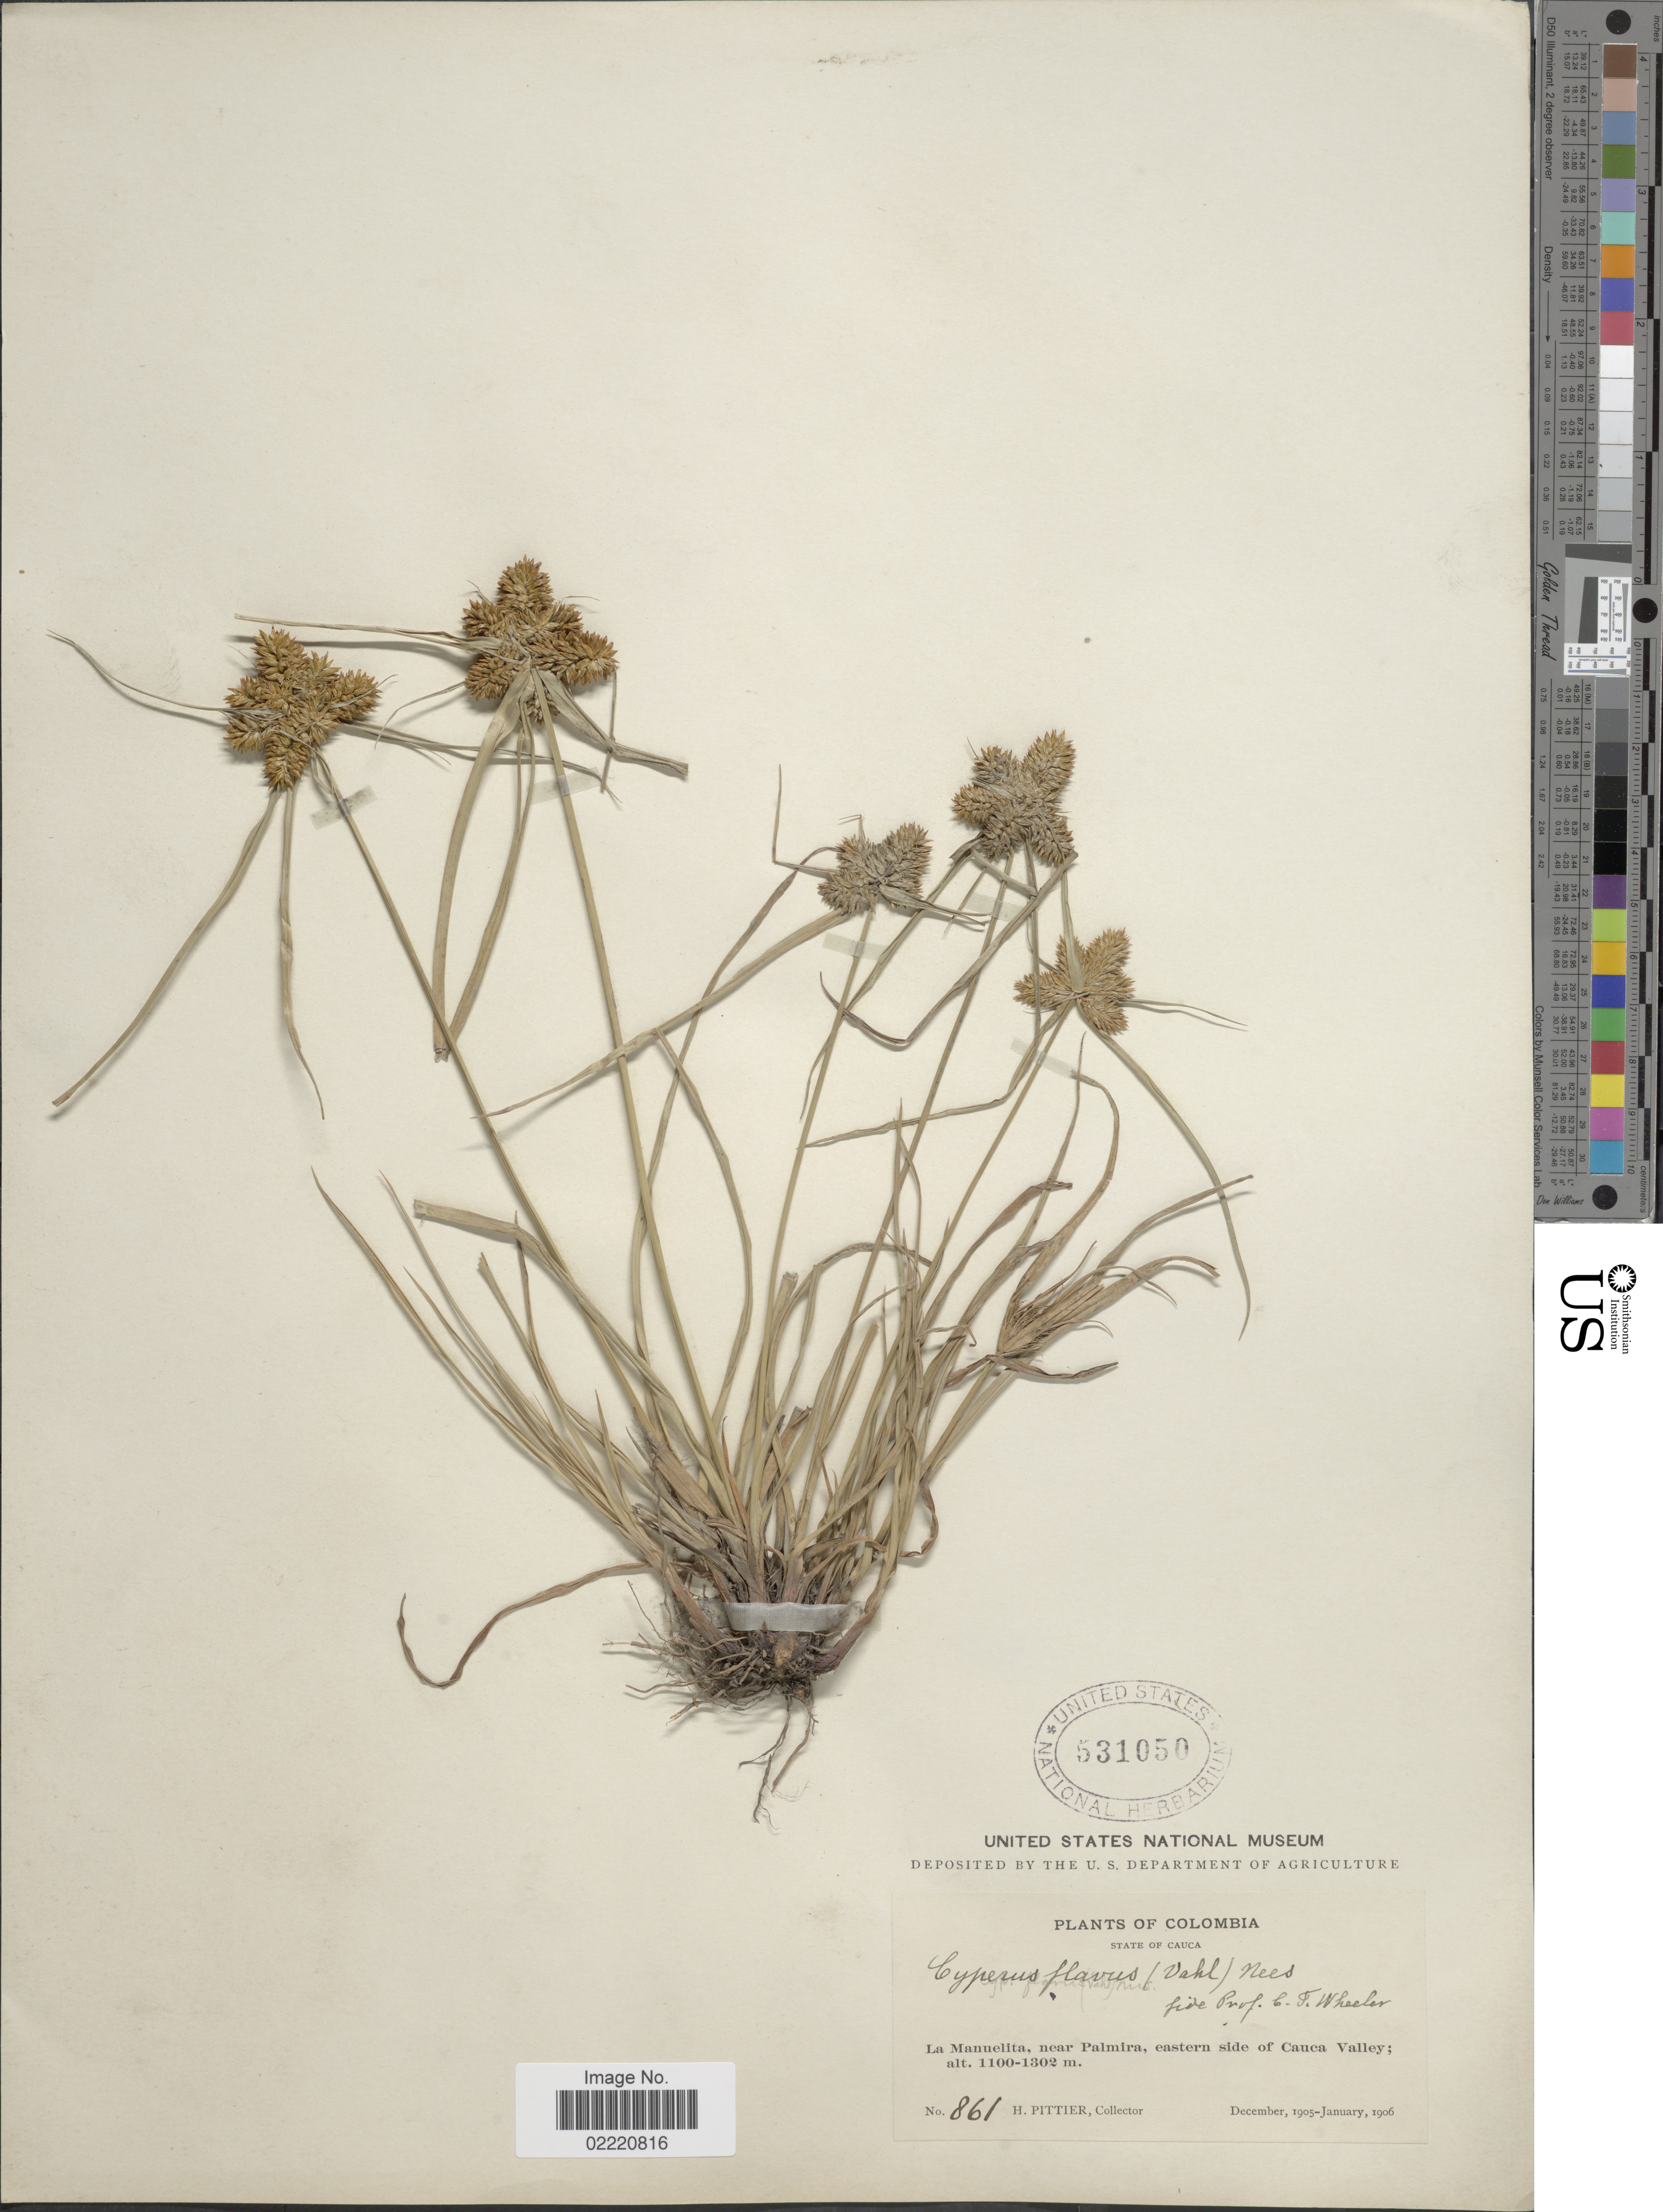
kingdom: Plantae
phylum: Tracheophyta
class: Liliopsida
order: Poales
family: Cyperaceae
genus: Cyperus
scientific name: Cyperus aggregatus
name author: (Willd.) Endl.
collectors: H. F. Pittier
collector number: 861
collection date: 1905-12/1906-01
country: Colombia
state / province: Cauca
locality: State of Cauca, La Manuelita, near Palmira, eastern side of Cauca Valley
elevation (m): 1100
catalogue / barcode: US 531050